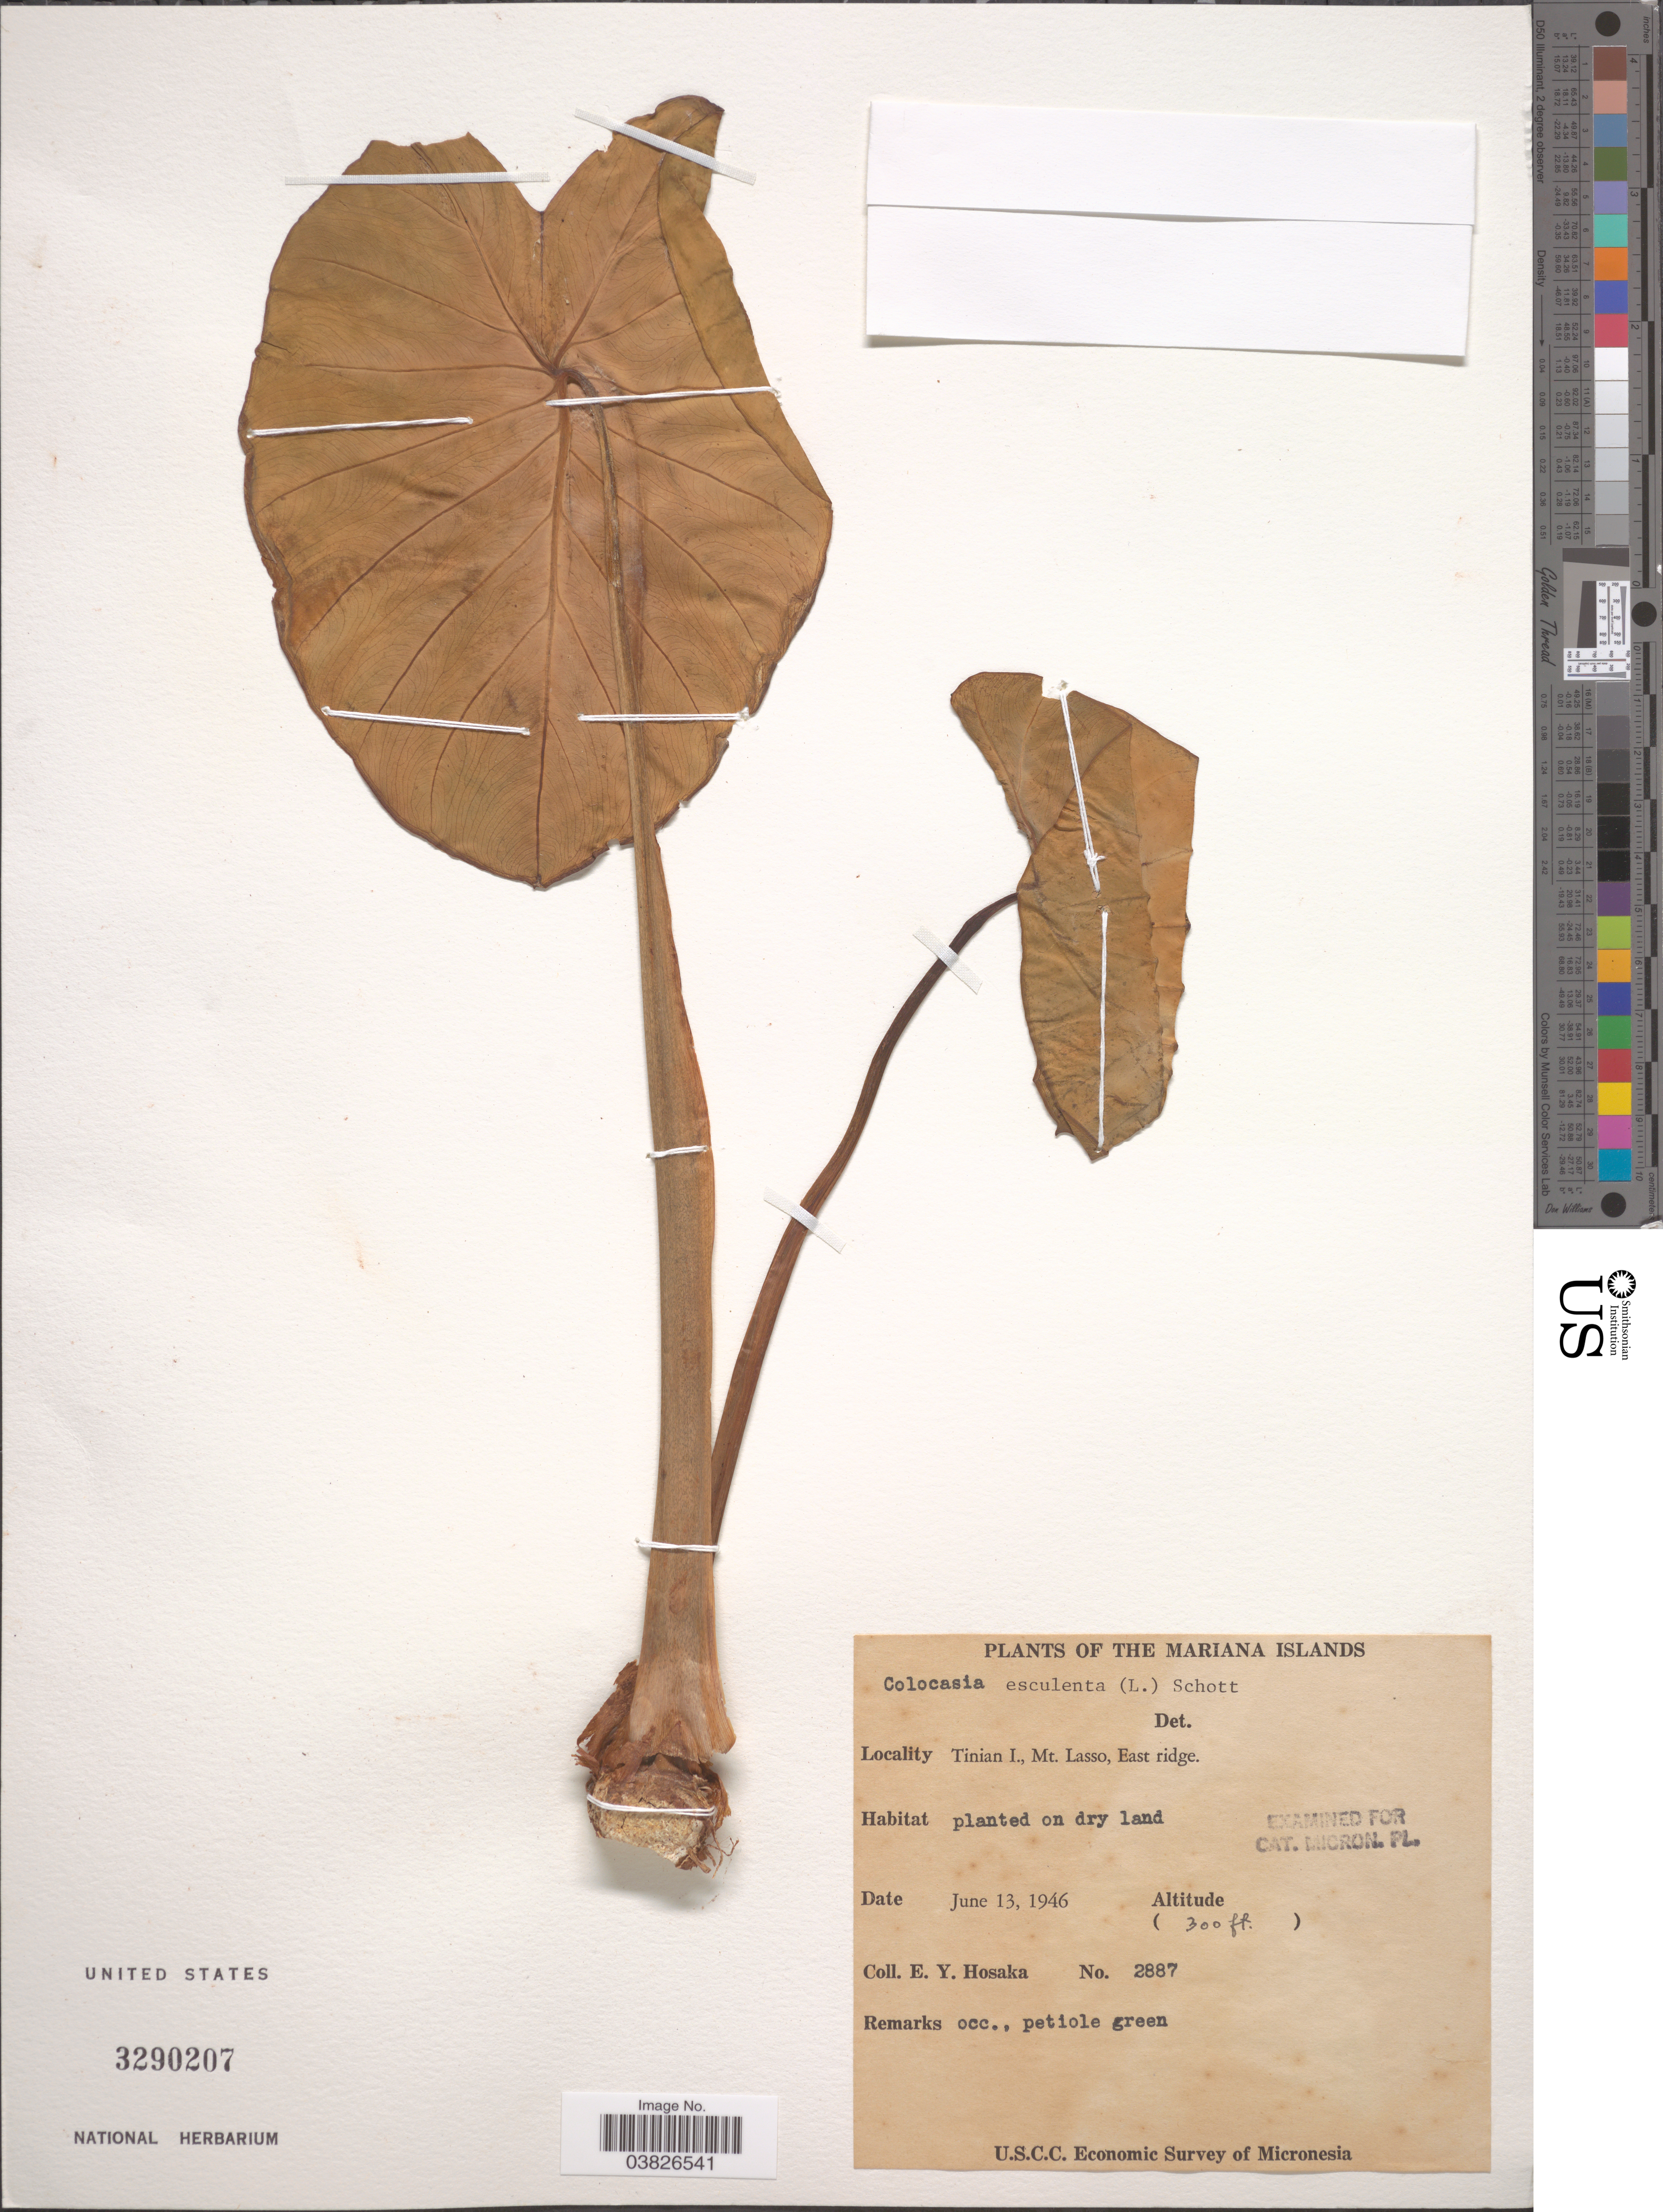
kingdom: Plantae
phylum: Tracheophyta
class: Liliopsida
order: Alismatales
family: Araceae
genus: Colocasia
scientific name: Colocasia esculenta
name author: (L.) Schott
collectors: E. Y. Hosaka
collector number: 2887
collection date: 1946-06-13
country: Northern Mariana Islands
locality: The Mariana Islands. Tinian I., Mt. Lasso, East ridge.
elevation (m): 91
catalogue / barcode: US 3290207